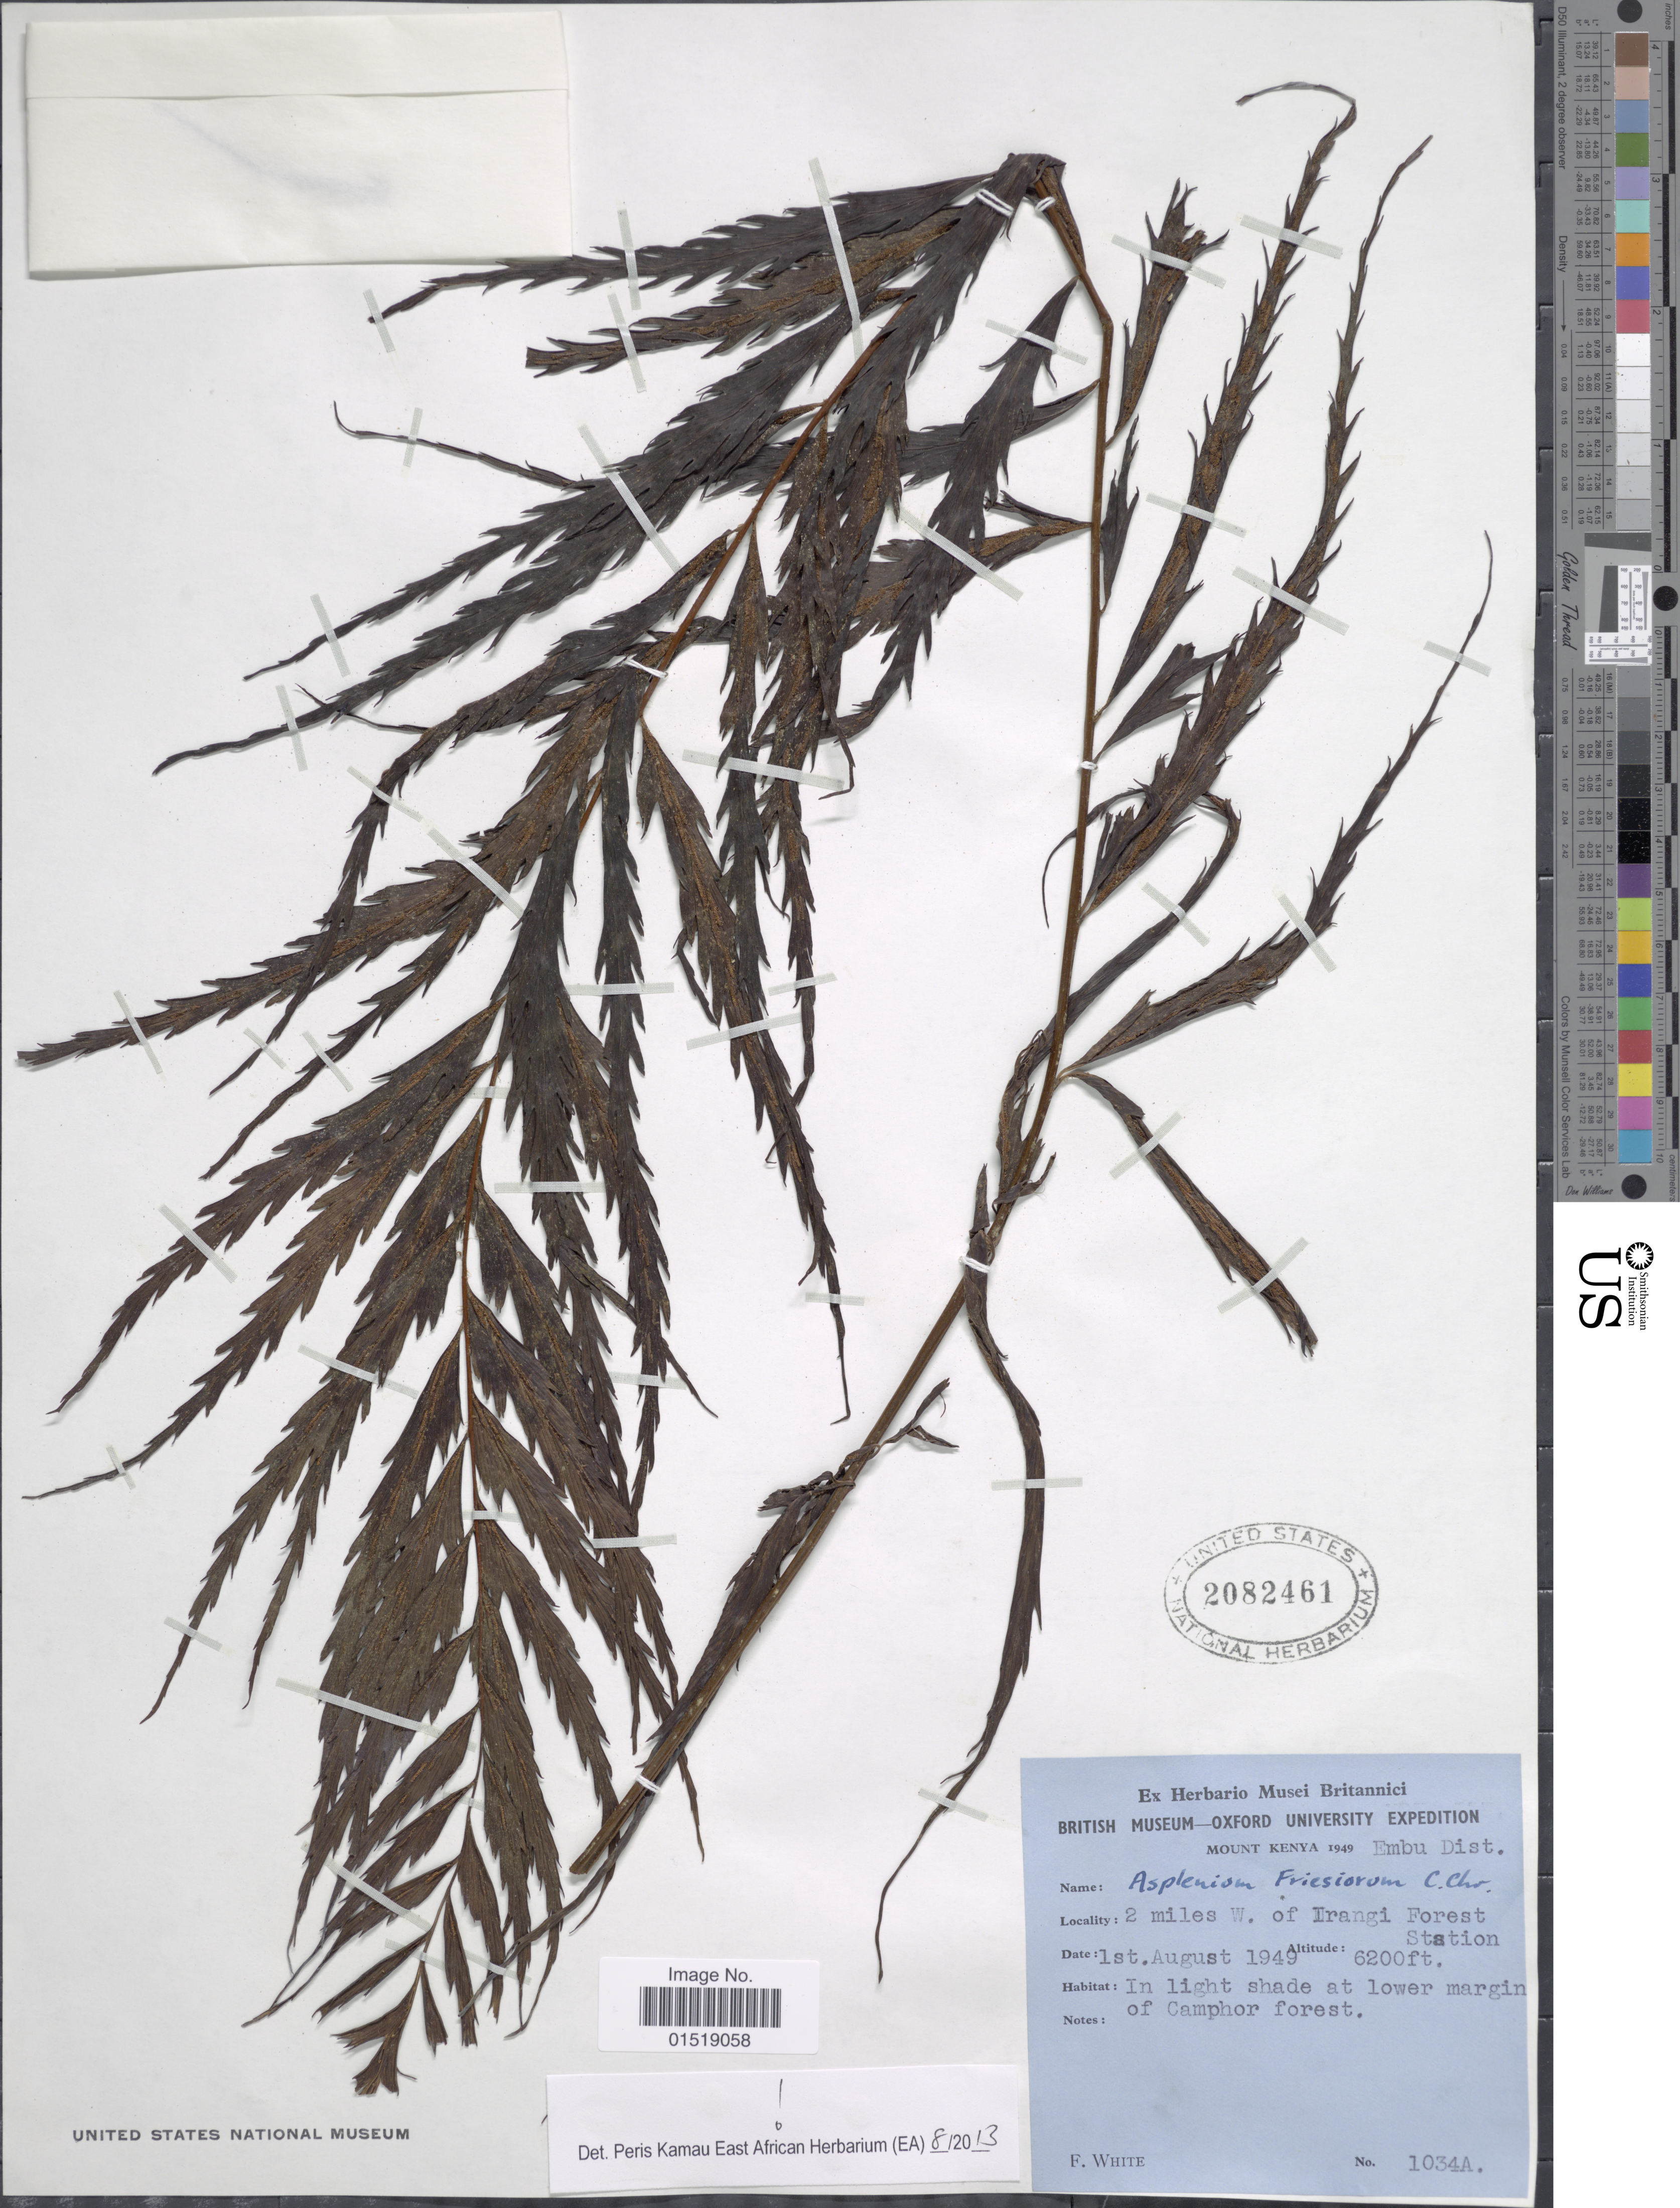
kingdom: Plantae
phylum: Tracheophyta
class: Polypodiopsida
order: Polypodiales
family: Aspleniaceae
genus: Asplenium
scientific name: Asplenium friesiorum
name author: C. Chr.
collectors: F. White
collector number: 1034A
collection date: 1949-08-01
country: Kenya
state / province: Embu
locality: Mount Kenya, Embu Dist. 2 miles W. of Irangi Forest Station.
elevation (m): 1890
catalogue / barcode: US 2082461